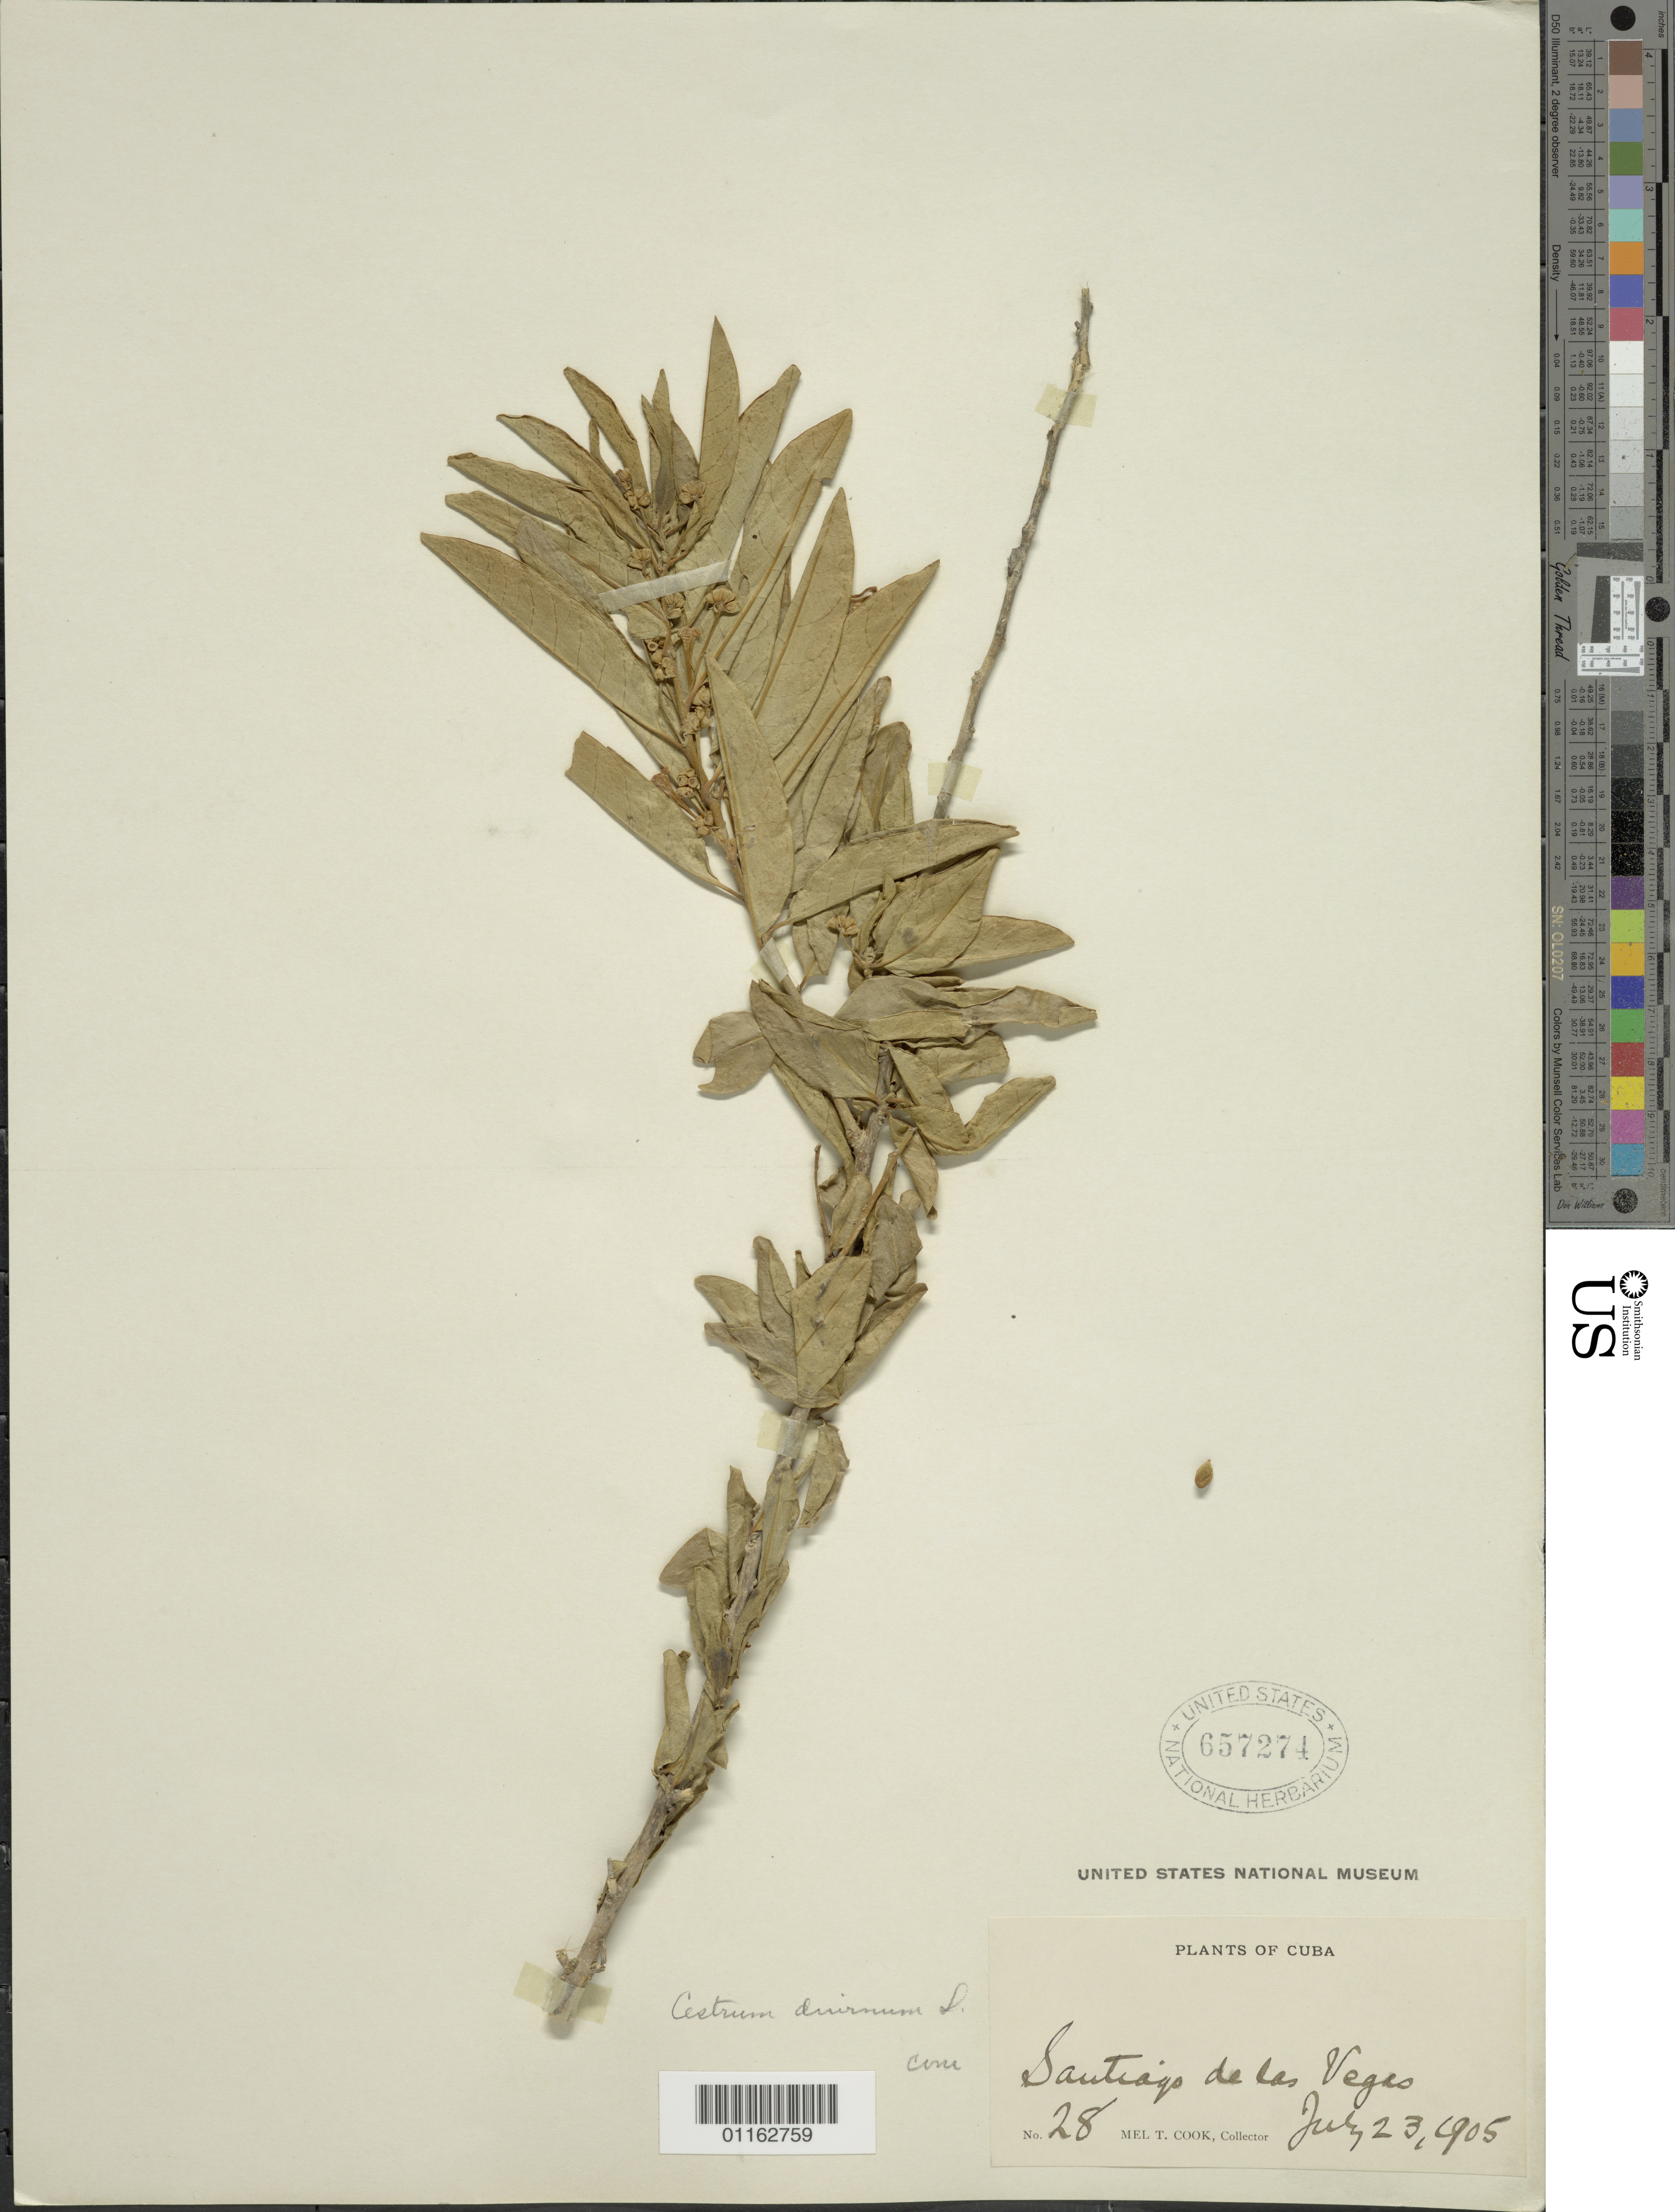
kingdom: Plantae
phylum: Tracheophyta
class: Magnoliopsida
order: Solanales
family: Solanaceae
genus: Cestrum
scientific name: Cestrum diurnum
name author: L.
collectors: M. T. Cook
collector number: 28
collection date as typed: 23 Jul 1905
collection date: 1905-07-23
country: Cuba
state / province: La Habana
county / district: Santiago de las Vegas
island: Cuba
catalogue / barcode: US 657274